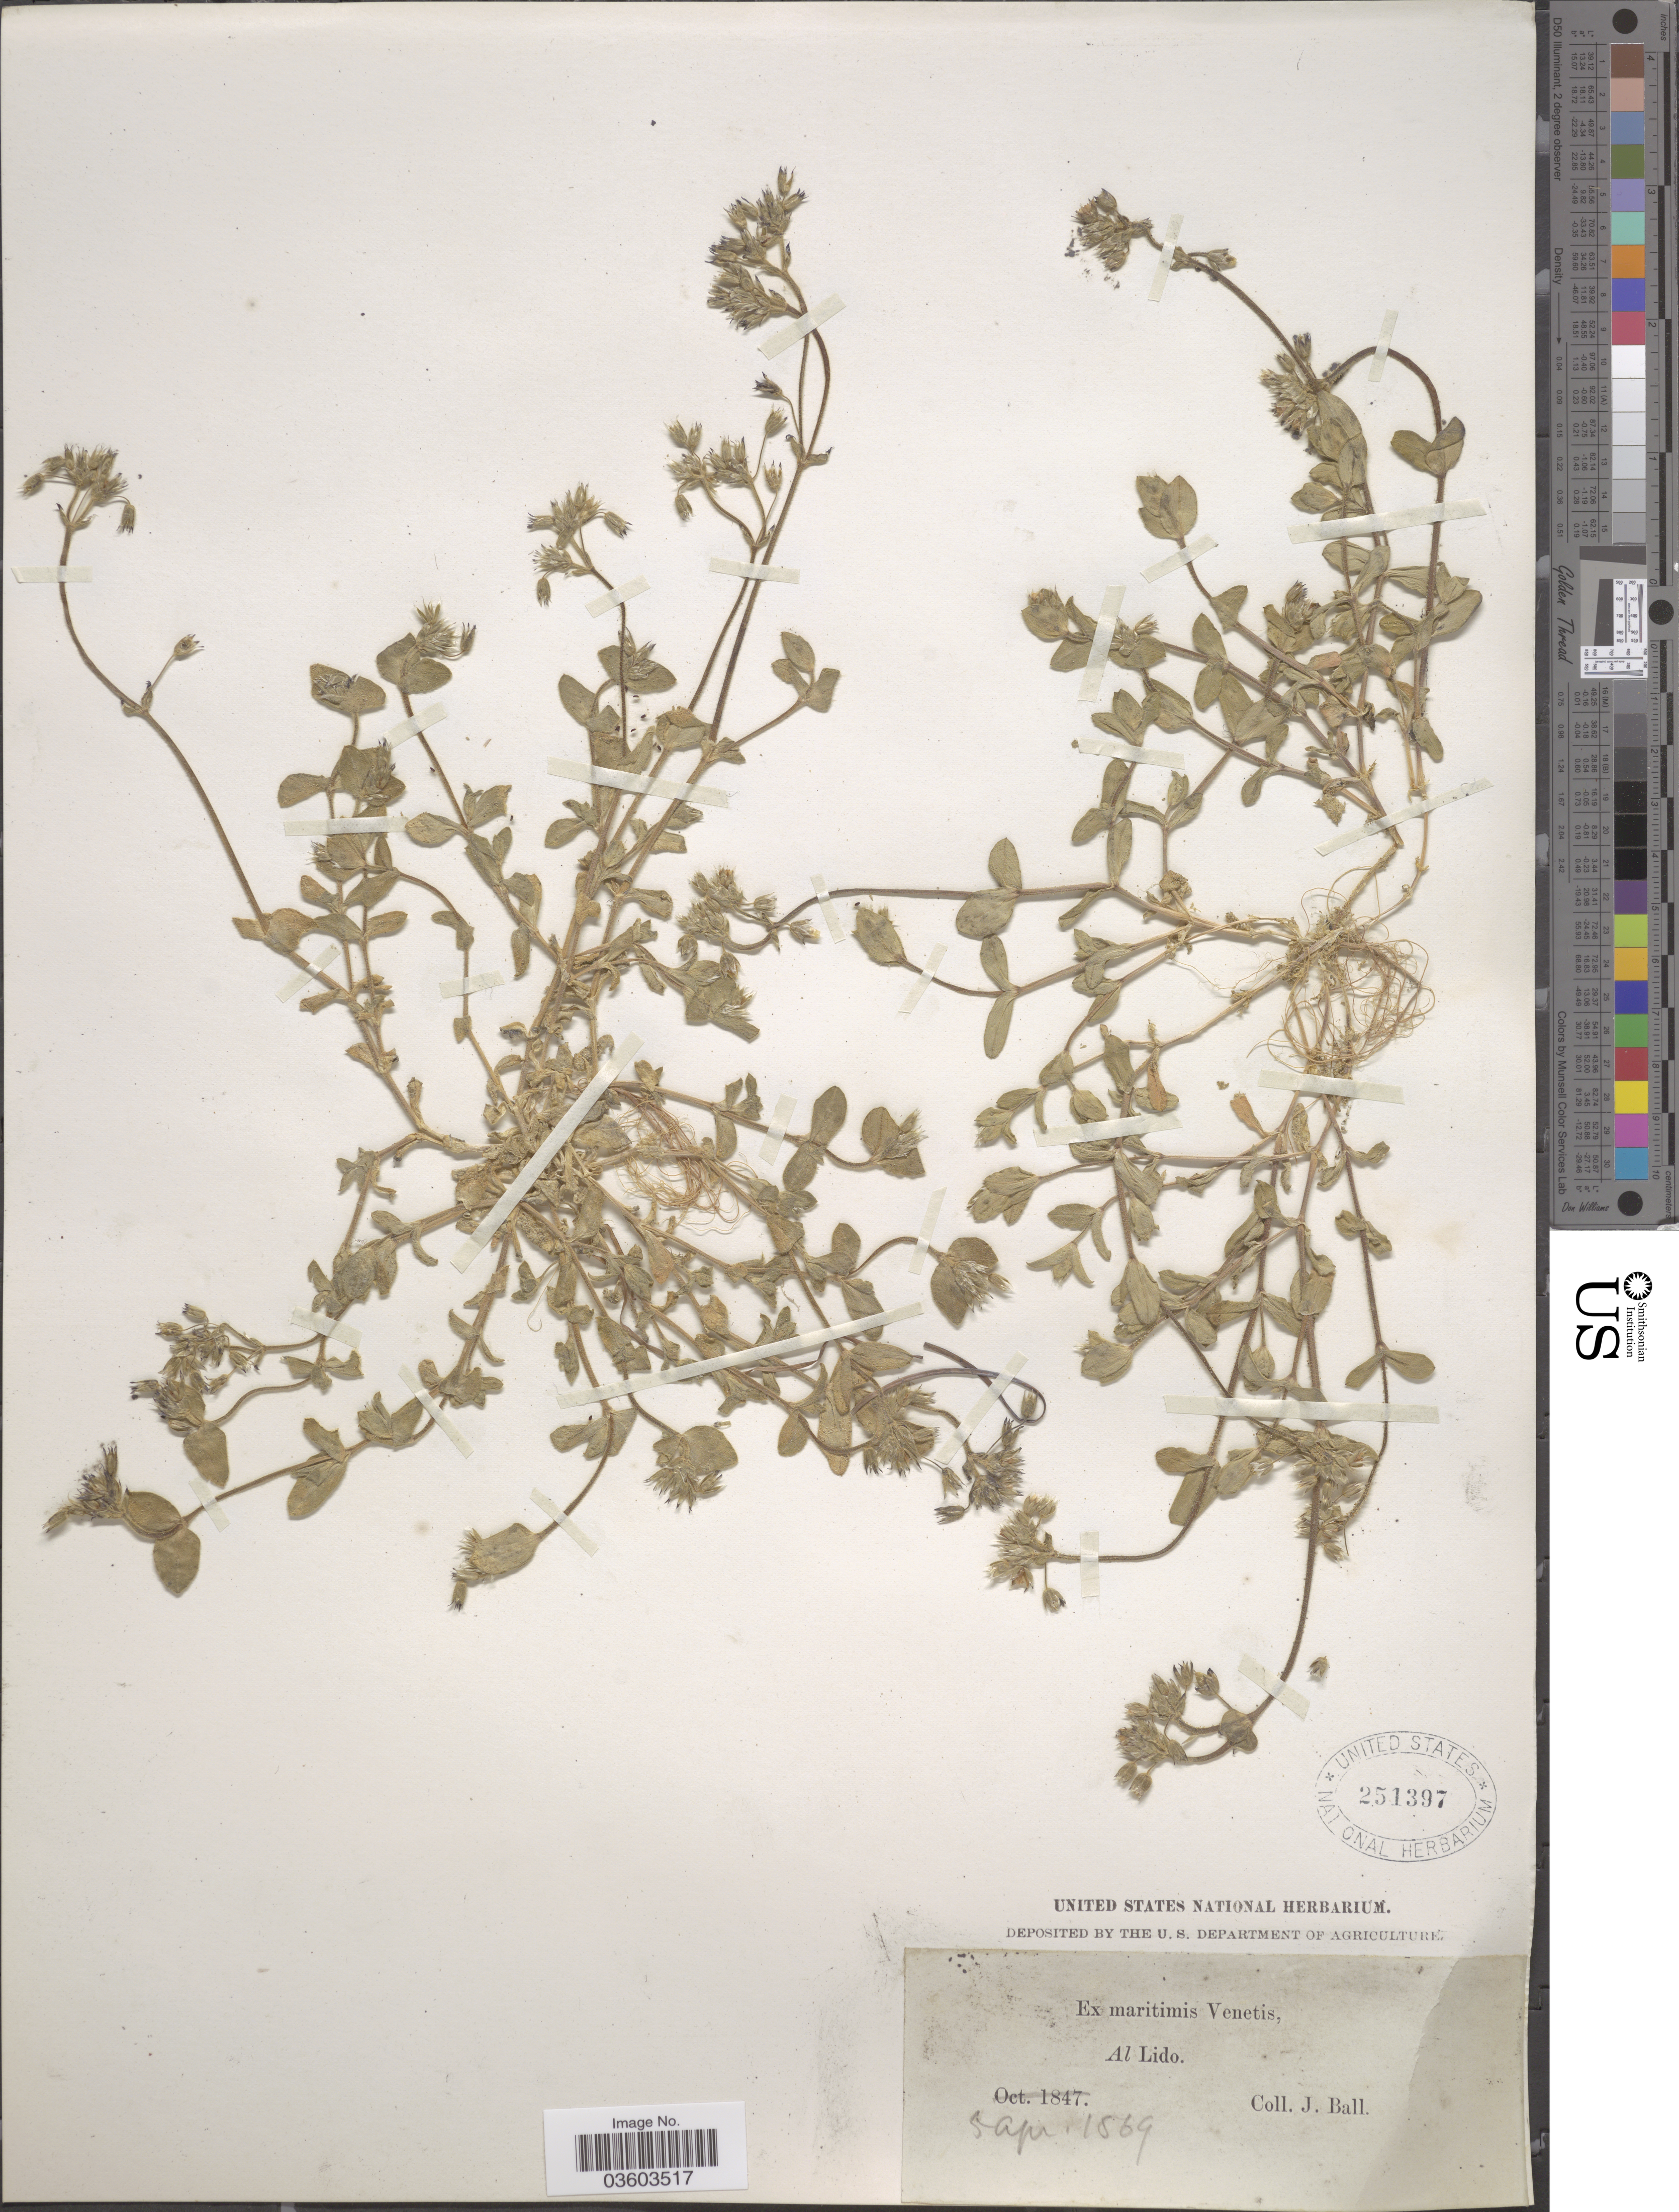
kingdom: Plantae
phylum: Tracheophyta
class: Magnoliopsida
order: Caryophyllales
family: Caryophyllaceae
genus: Cerastium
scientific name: Cerastium sp.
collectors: J. Ball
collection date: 1869-04-05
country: Italy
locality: Ex maritimis Venetis, Al Lido.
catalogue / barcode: US 251397